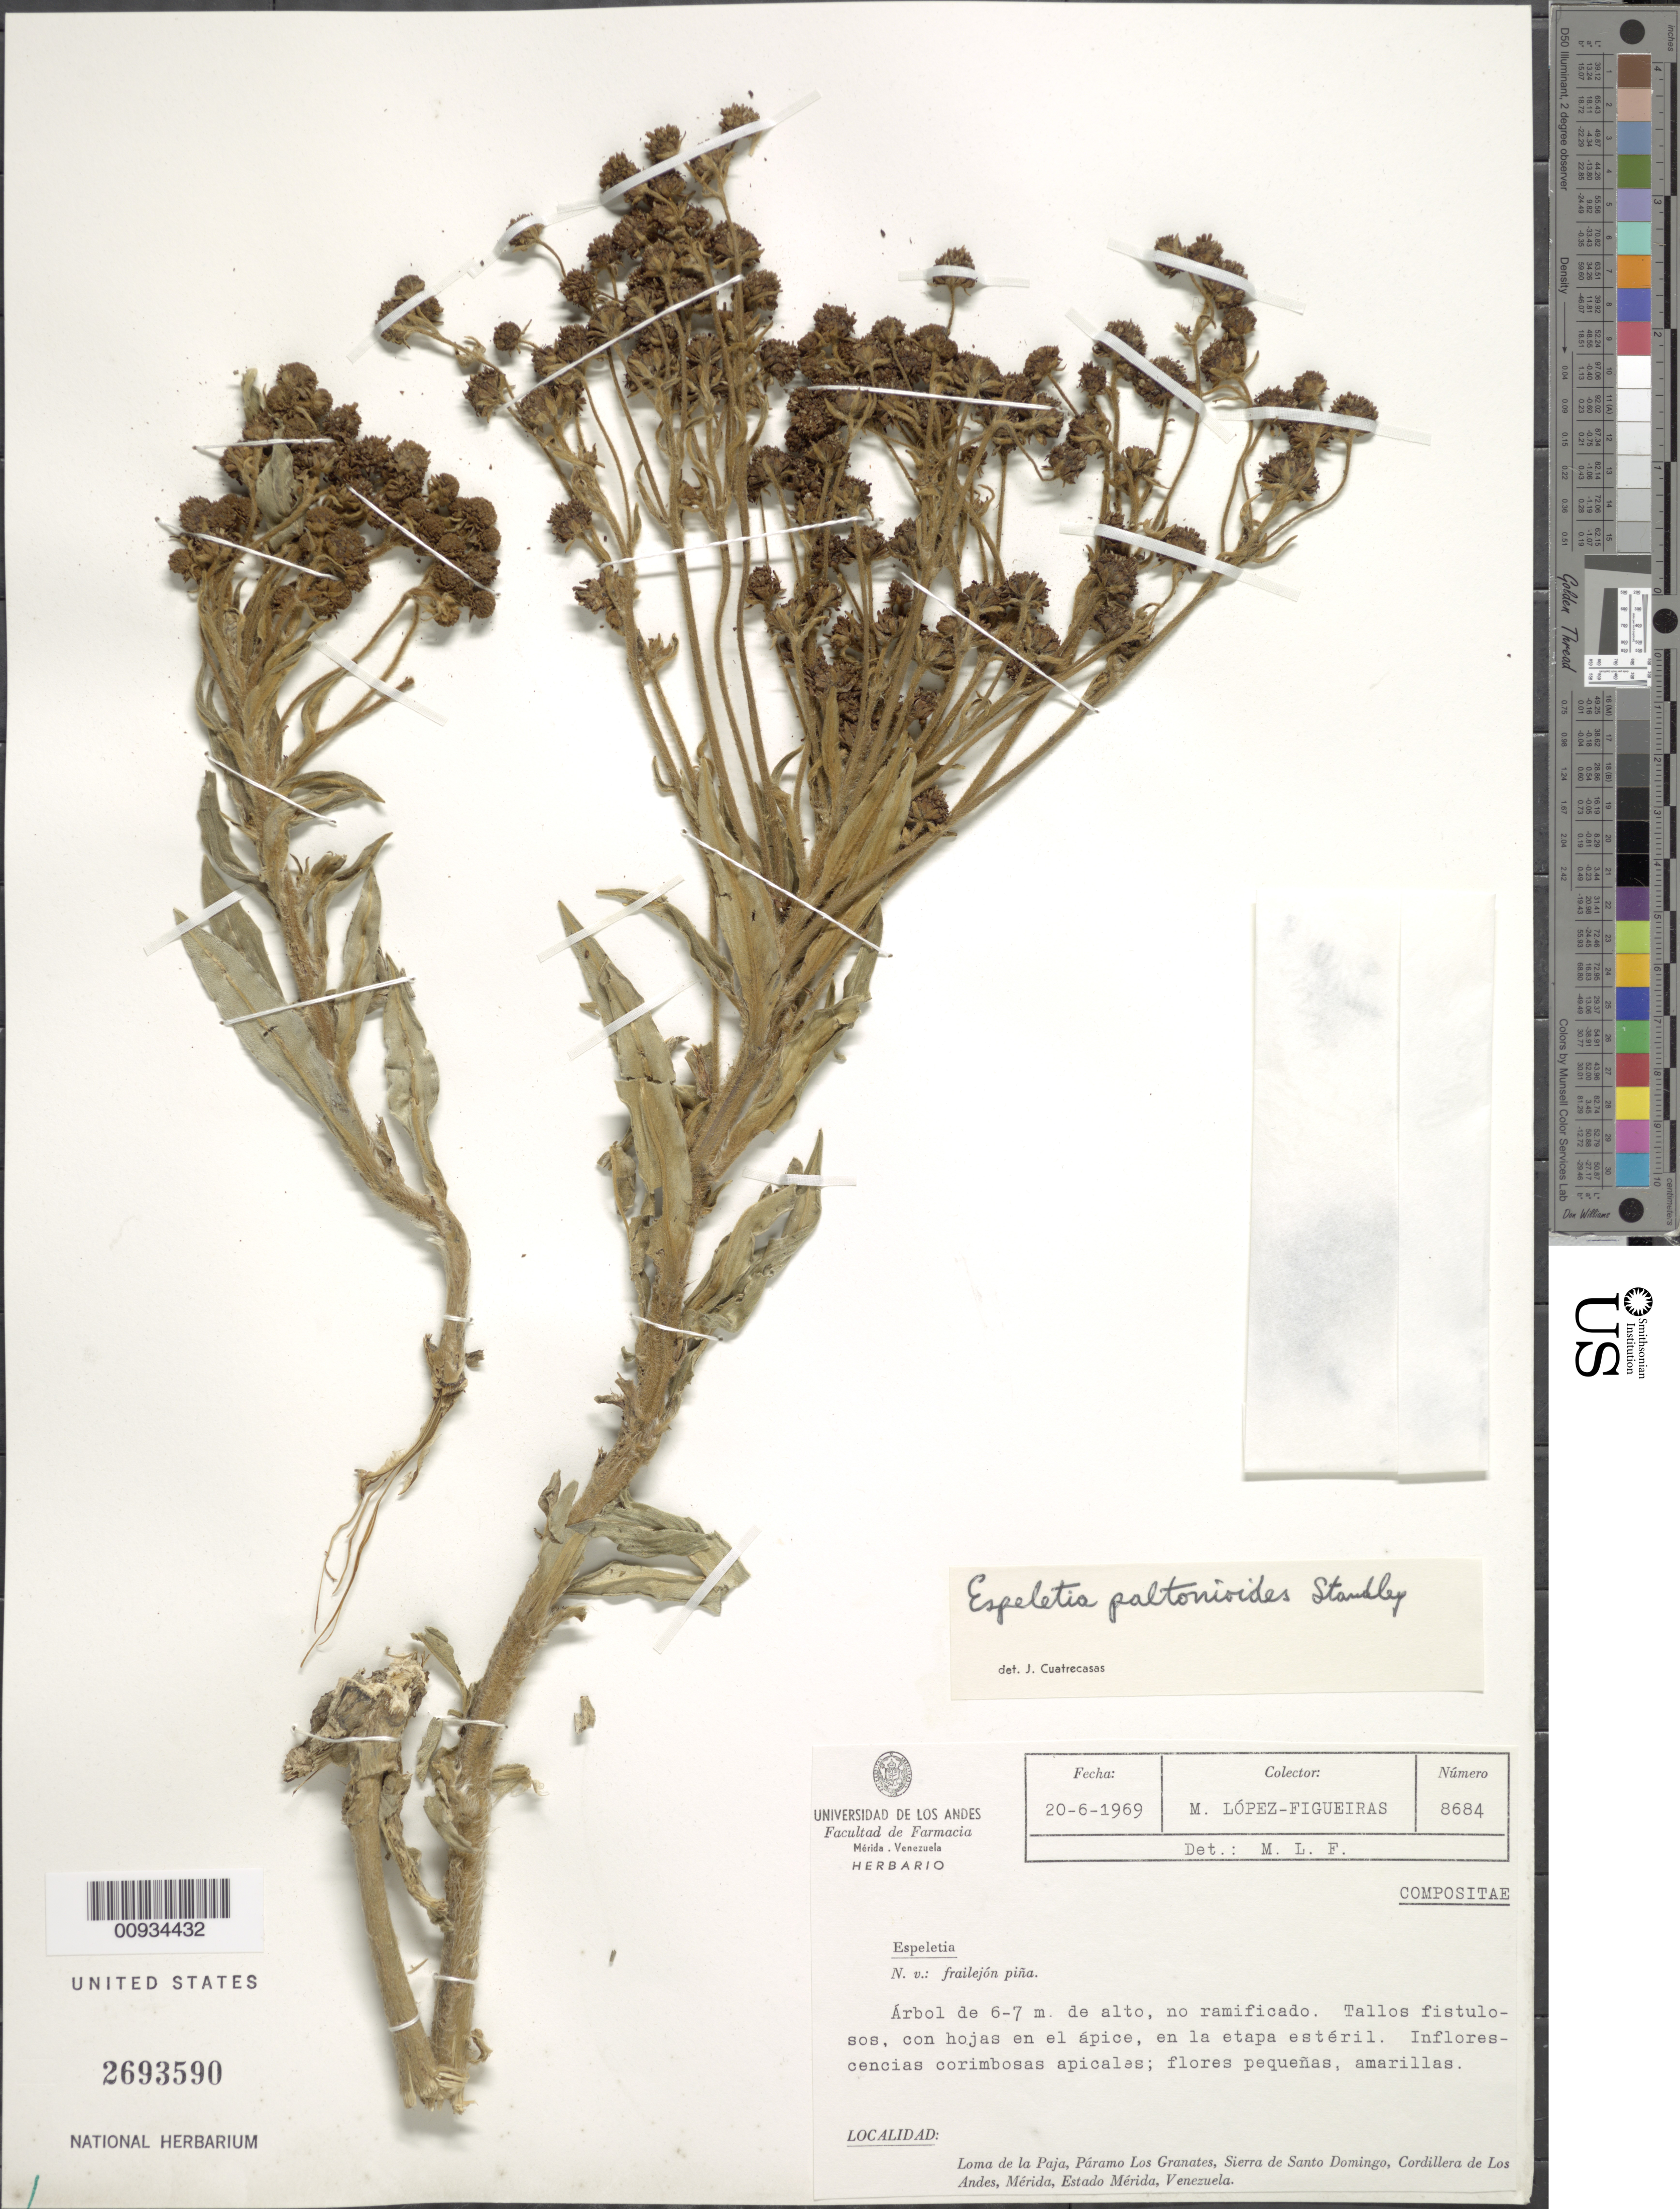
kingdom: Plantae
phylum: Tracheophyta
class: Magnoliopsida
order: Asterales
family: Asteraceae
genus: Ruilopezia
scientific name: Ruilopezia paltonioides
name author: (Standl.) Cuatrec.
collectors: M. López Figueiras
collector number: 8684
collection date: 1969-06-20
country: Venezuela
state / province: Mérida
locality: Loma de la Paja, Paramo Los Granates, Sierra de Santo Domingo, Cordillera de Los Andes, Merida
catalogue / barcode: US 2693590